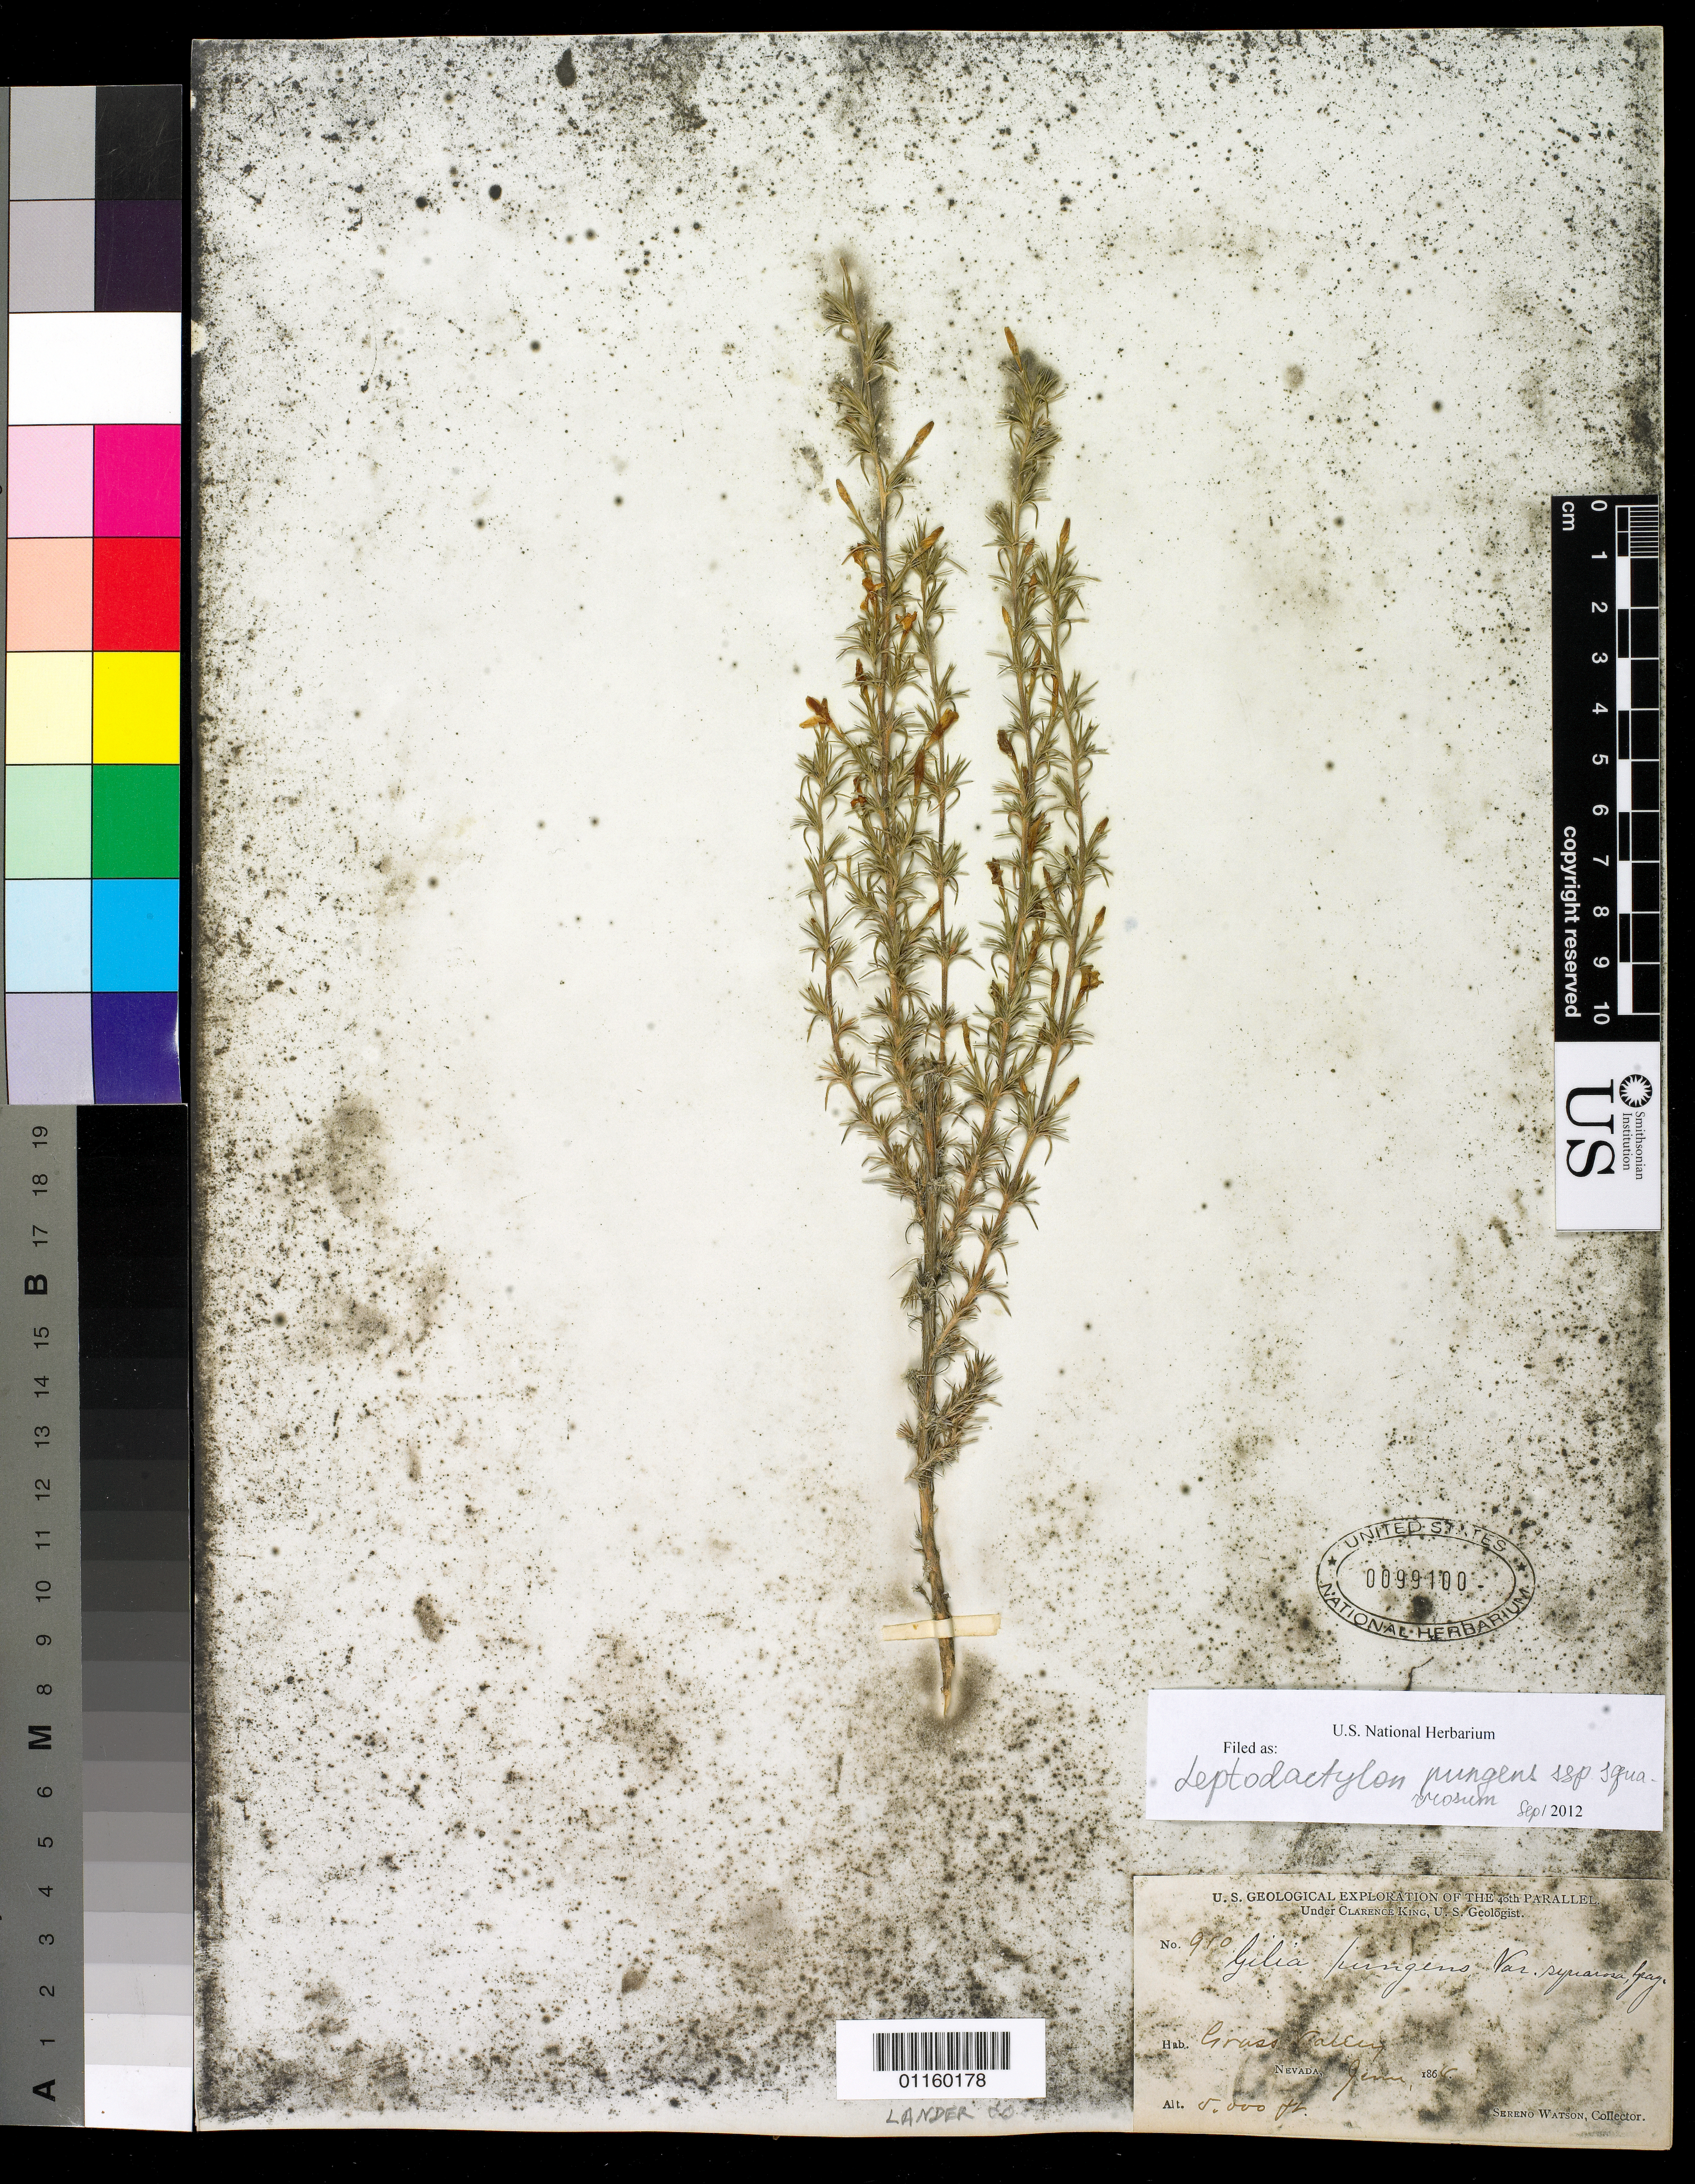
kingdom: Plantae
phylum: Tracheophyta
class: Magnoliopsida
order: Ericales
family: Polemoniaceae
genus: Linanthus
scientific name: Linanthus pungens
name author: (Torr.) J.M. Porter & L.A. Johnson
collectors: S. Watson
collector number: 910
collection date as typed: Jun 1868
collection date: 1868-06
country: United States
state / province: Nevada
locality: Grass Valley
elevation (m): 1524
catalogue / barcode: US 99100